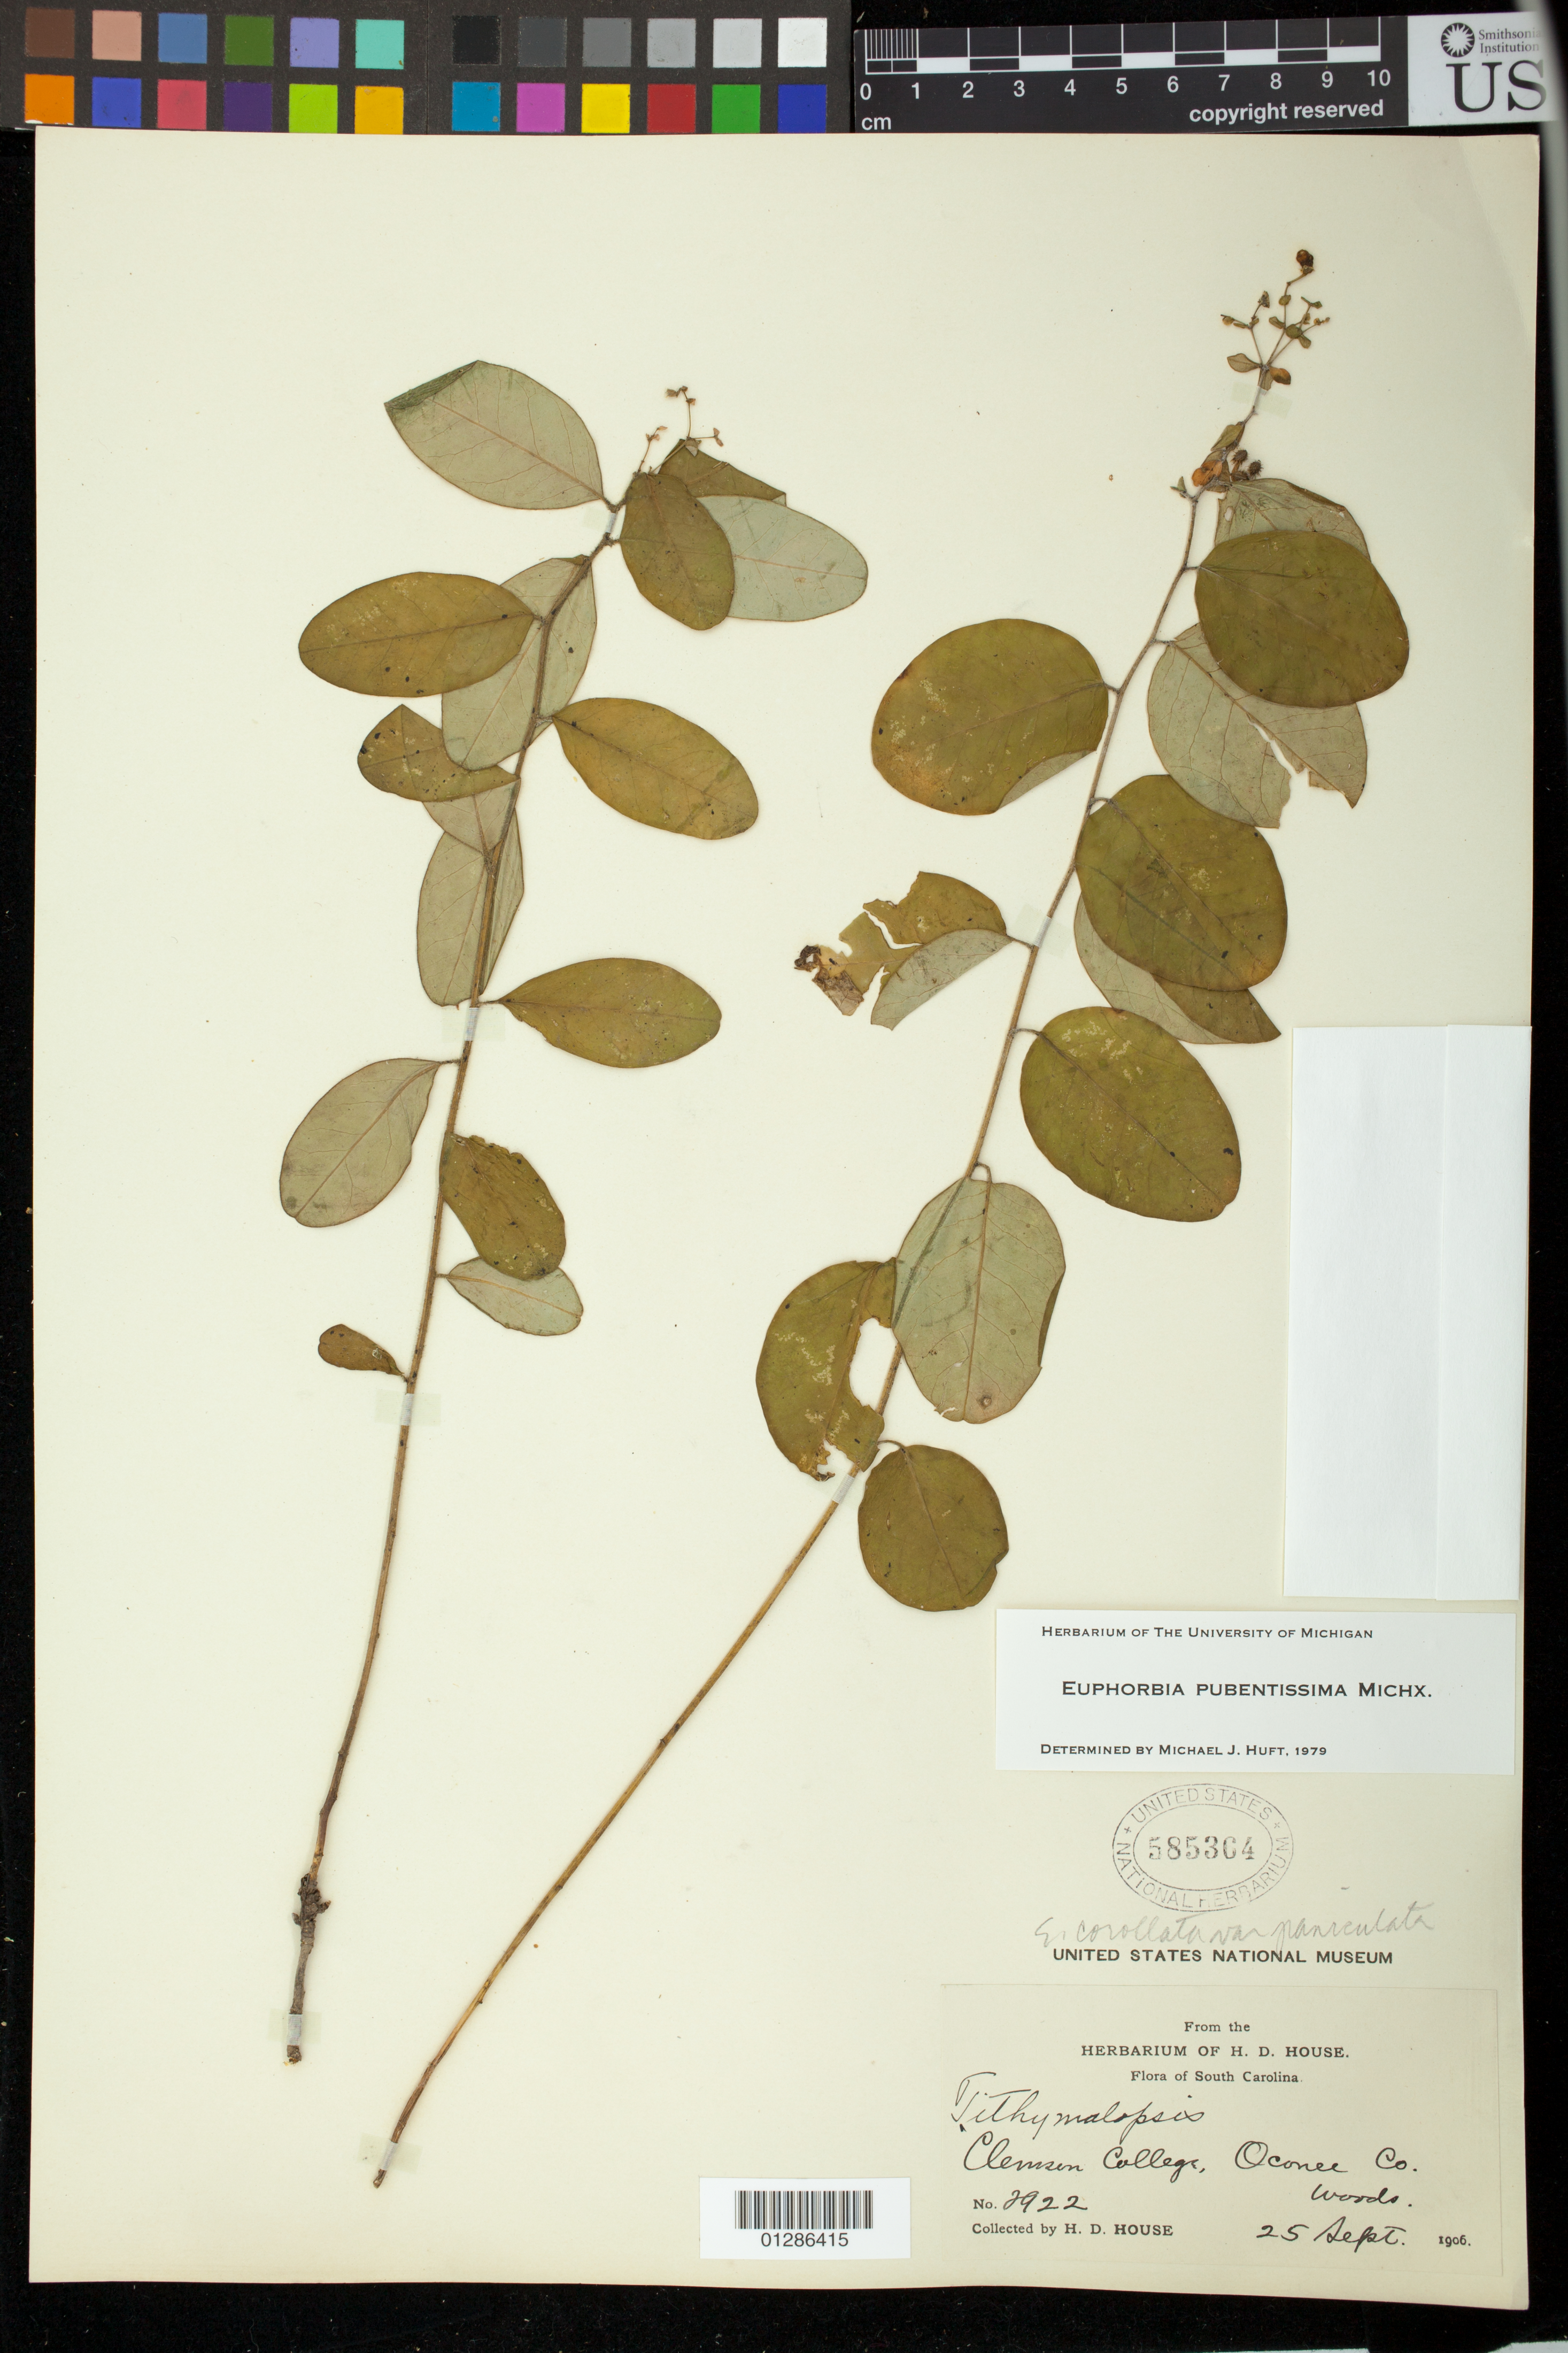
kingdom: Plantae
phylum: Tracheophyta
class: Magnoliopsida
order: Malpighiales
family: Euphorbiaceae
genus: Euphorbia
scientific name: Euphorbia pubentissima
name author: Michx.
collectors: H. D. House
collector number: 2922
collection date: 1906-09-25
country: United States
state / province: South Carolina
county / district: Oconee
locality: Clemson College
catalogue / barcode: US 585364